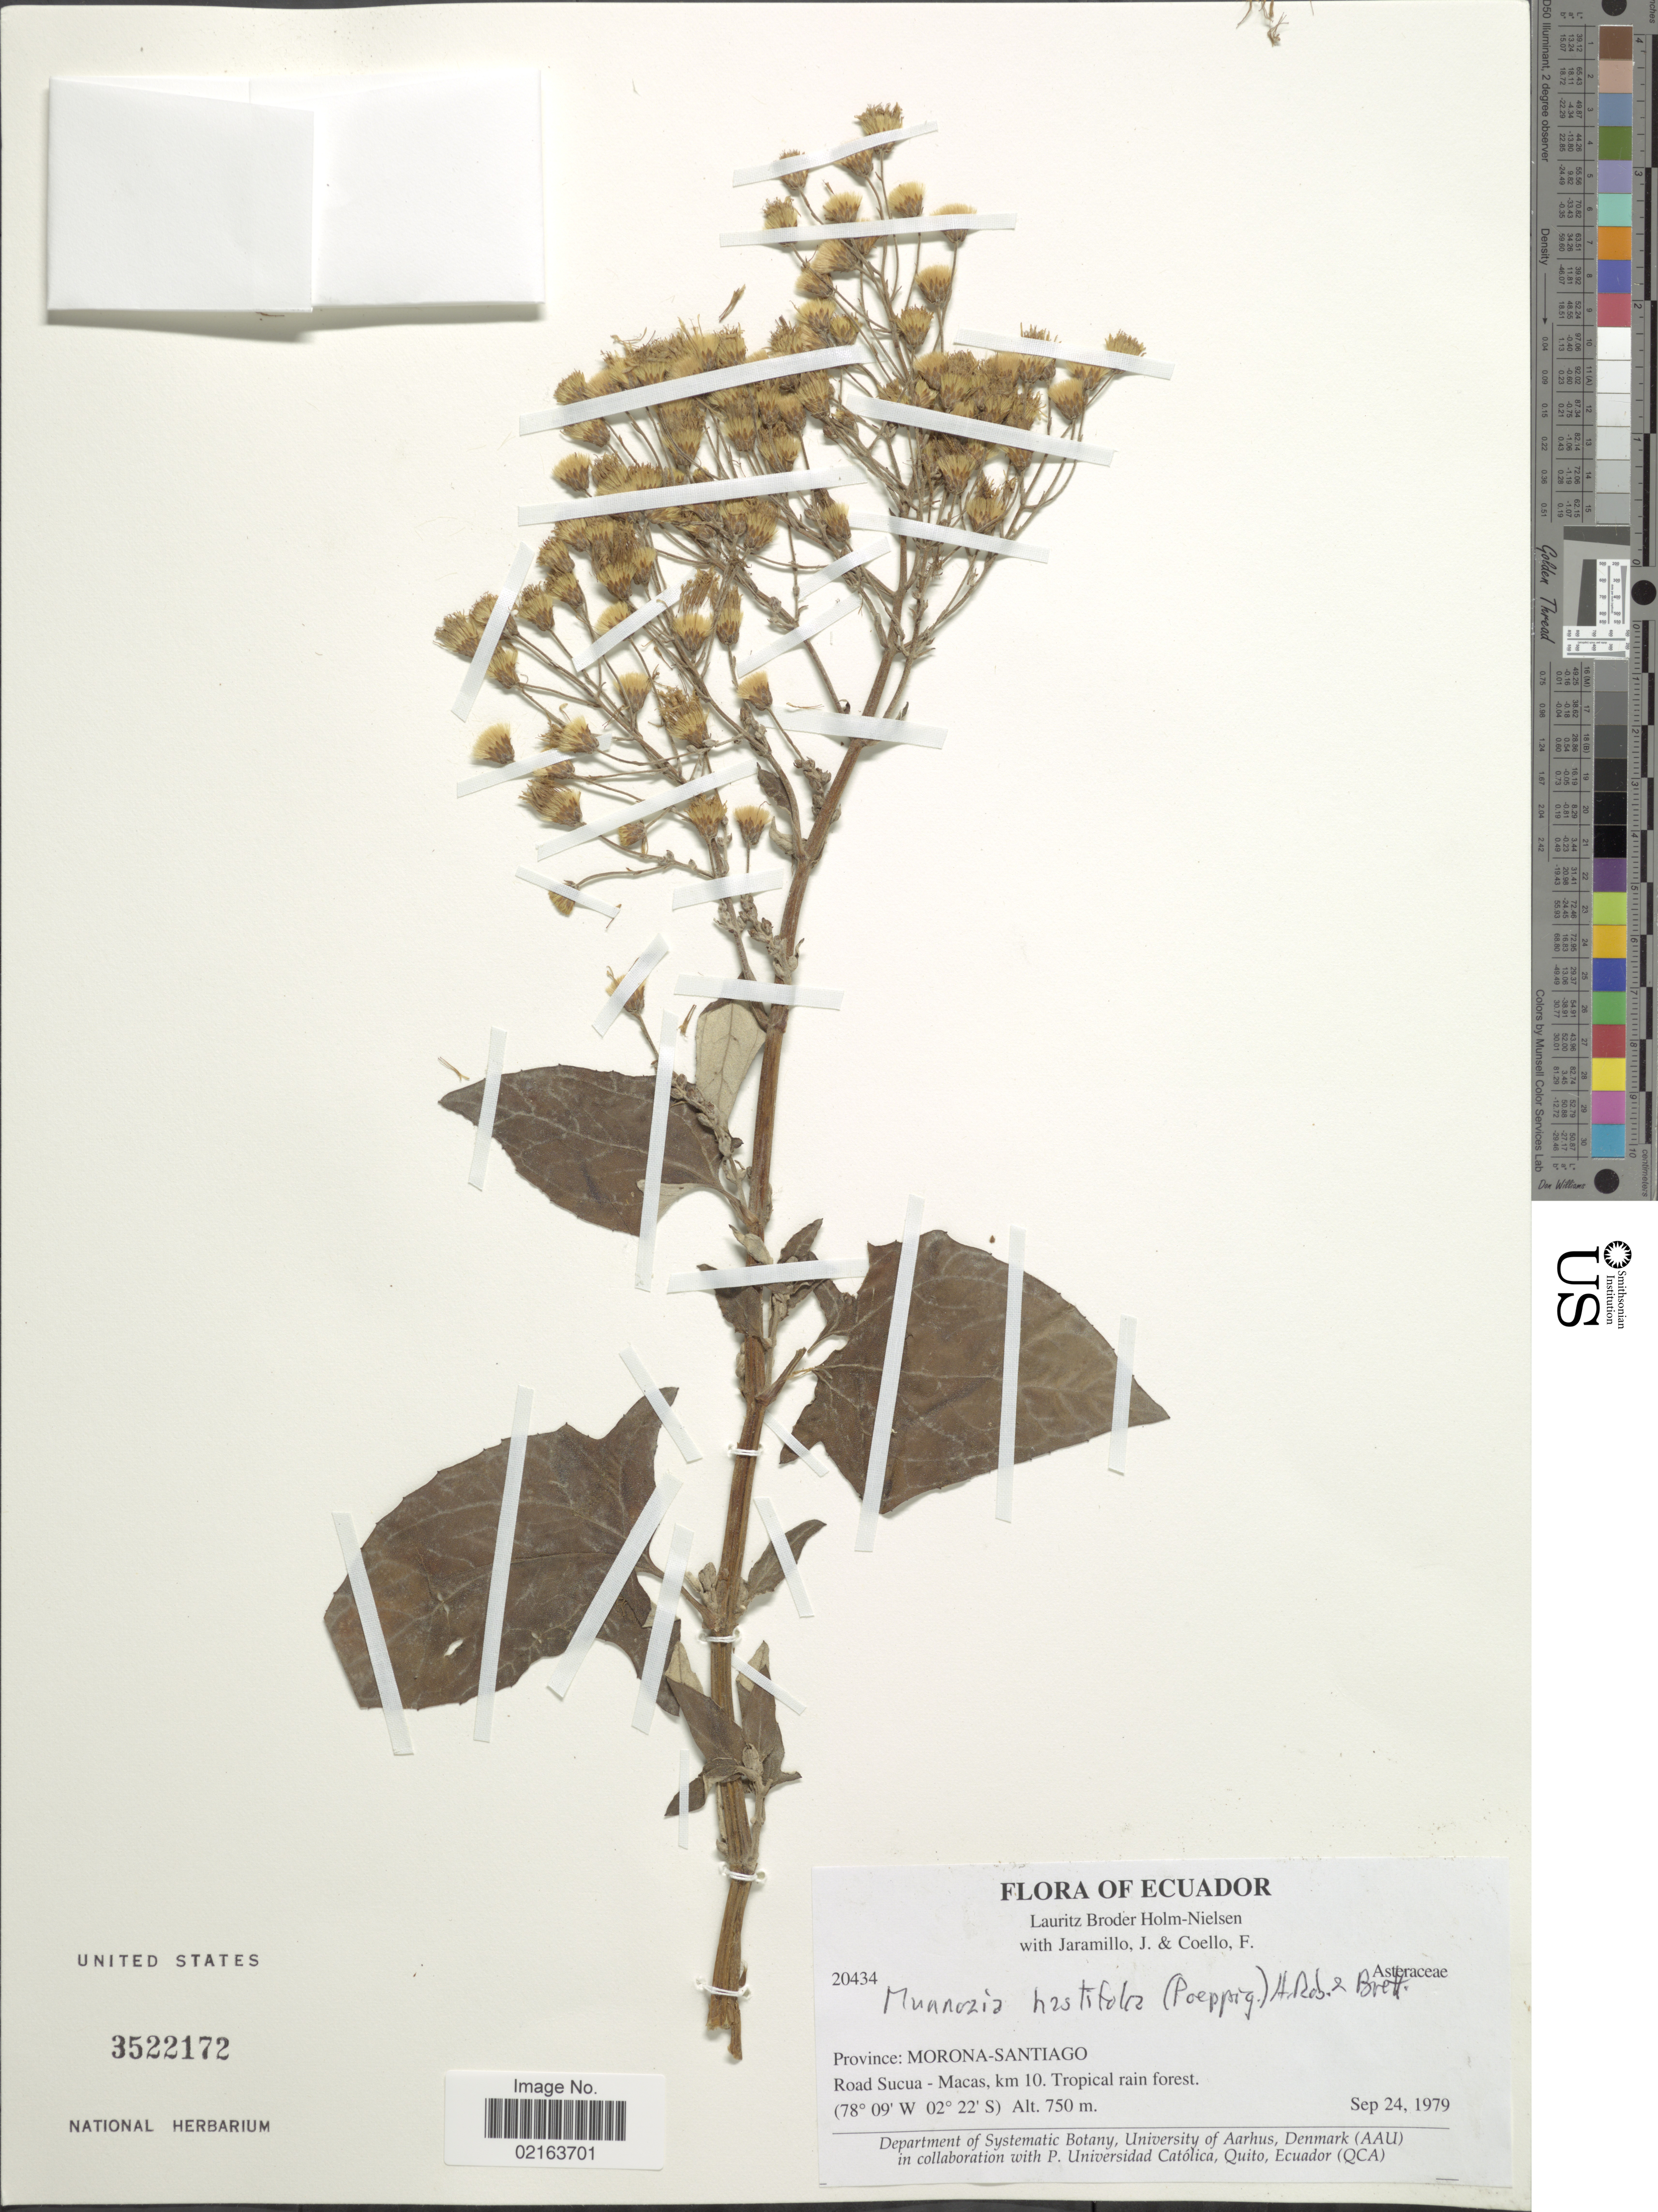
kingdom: Plantae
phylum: Tracheophyta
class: Magnoliopsida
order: Asterales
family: Asteraceae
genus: Munnozia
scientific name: Munnozia hastifolia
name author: (Poepp.) H. Rob. & Brettell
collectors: L. B. Holm-Nielsen, J. Jaramillo & F. Coello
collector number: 20434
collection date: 1979-09-24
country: Ecuador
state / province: Morona-Santiago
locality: Province: Morona-Santiago, Road Sucua - Macas, km 10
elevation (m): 750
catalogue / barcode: US 3522172